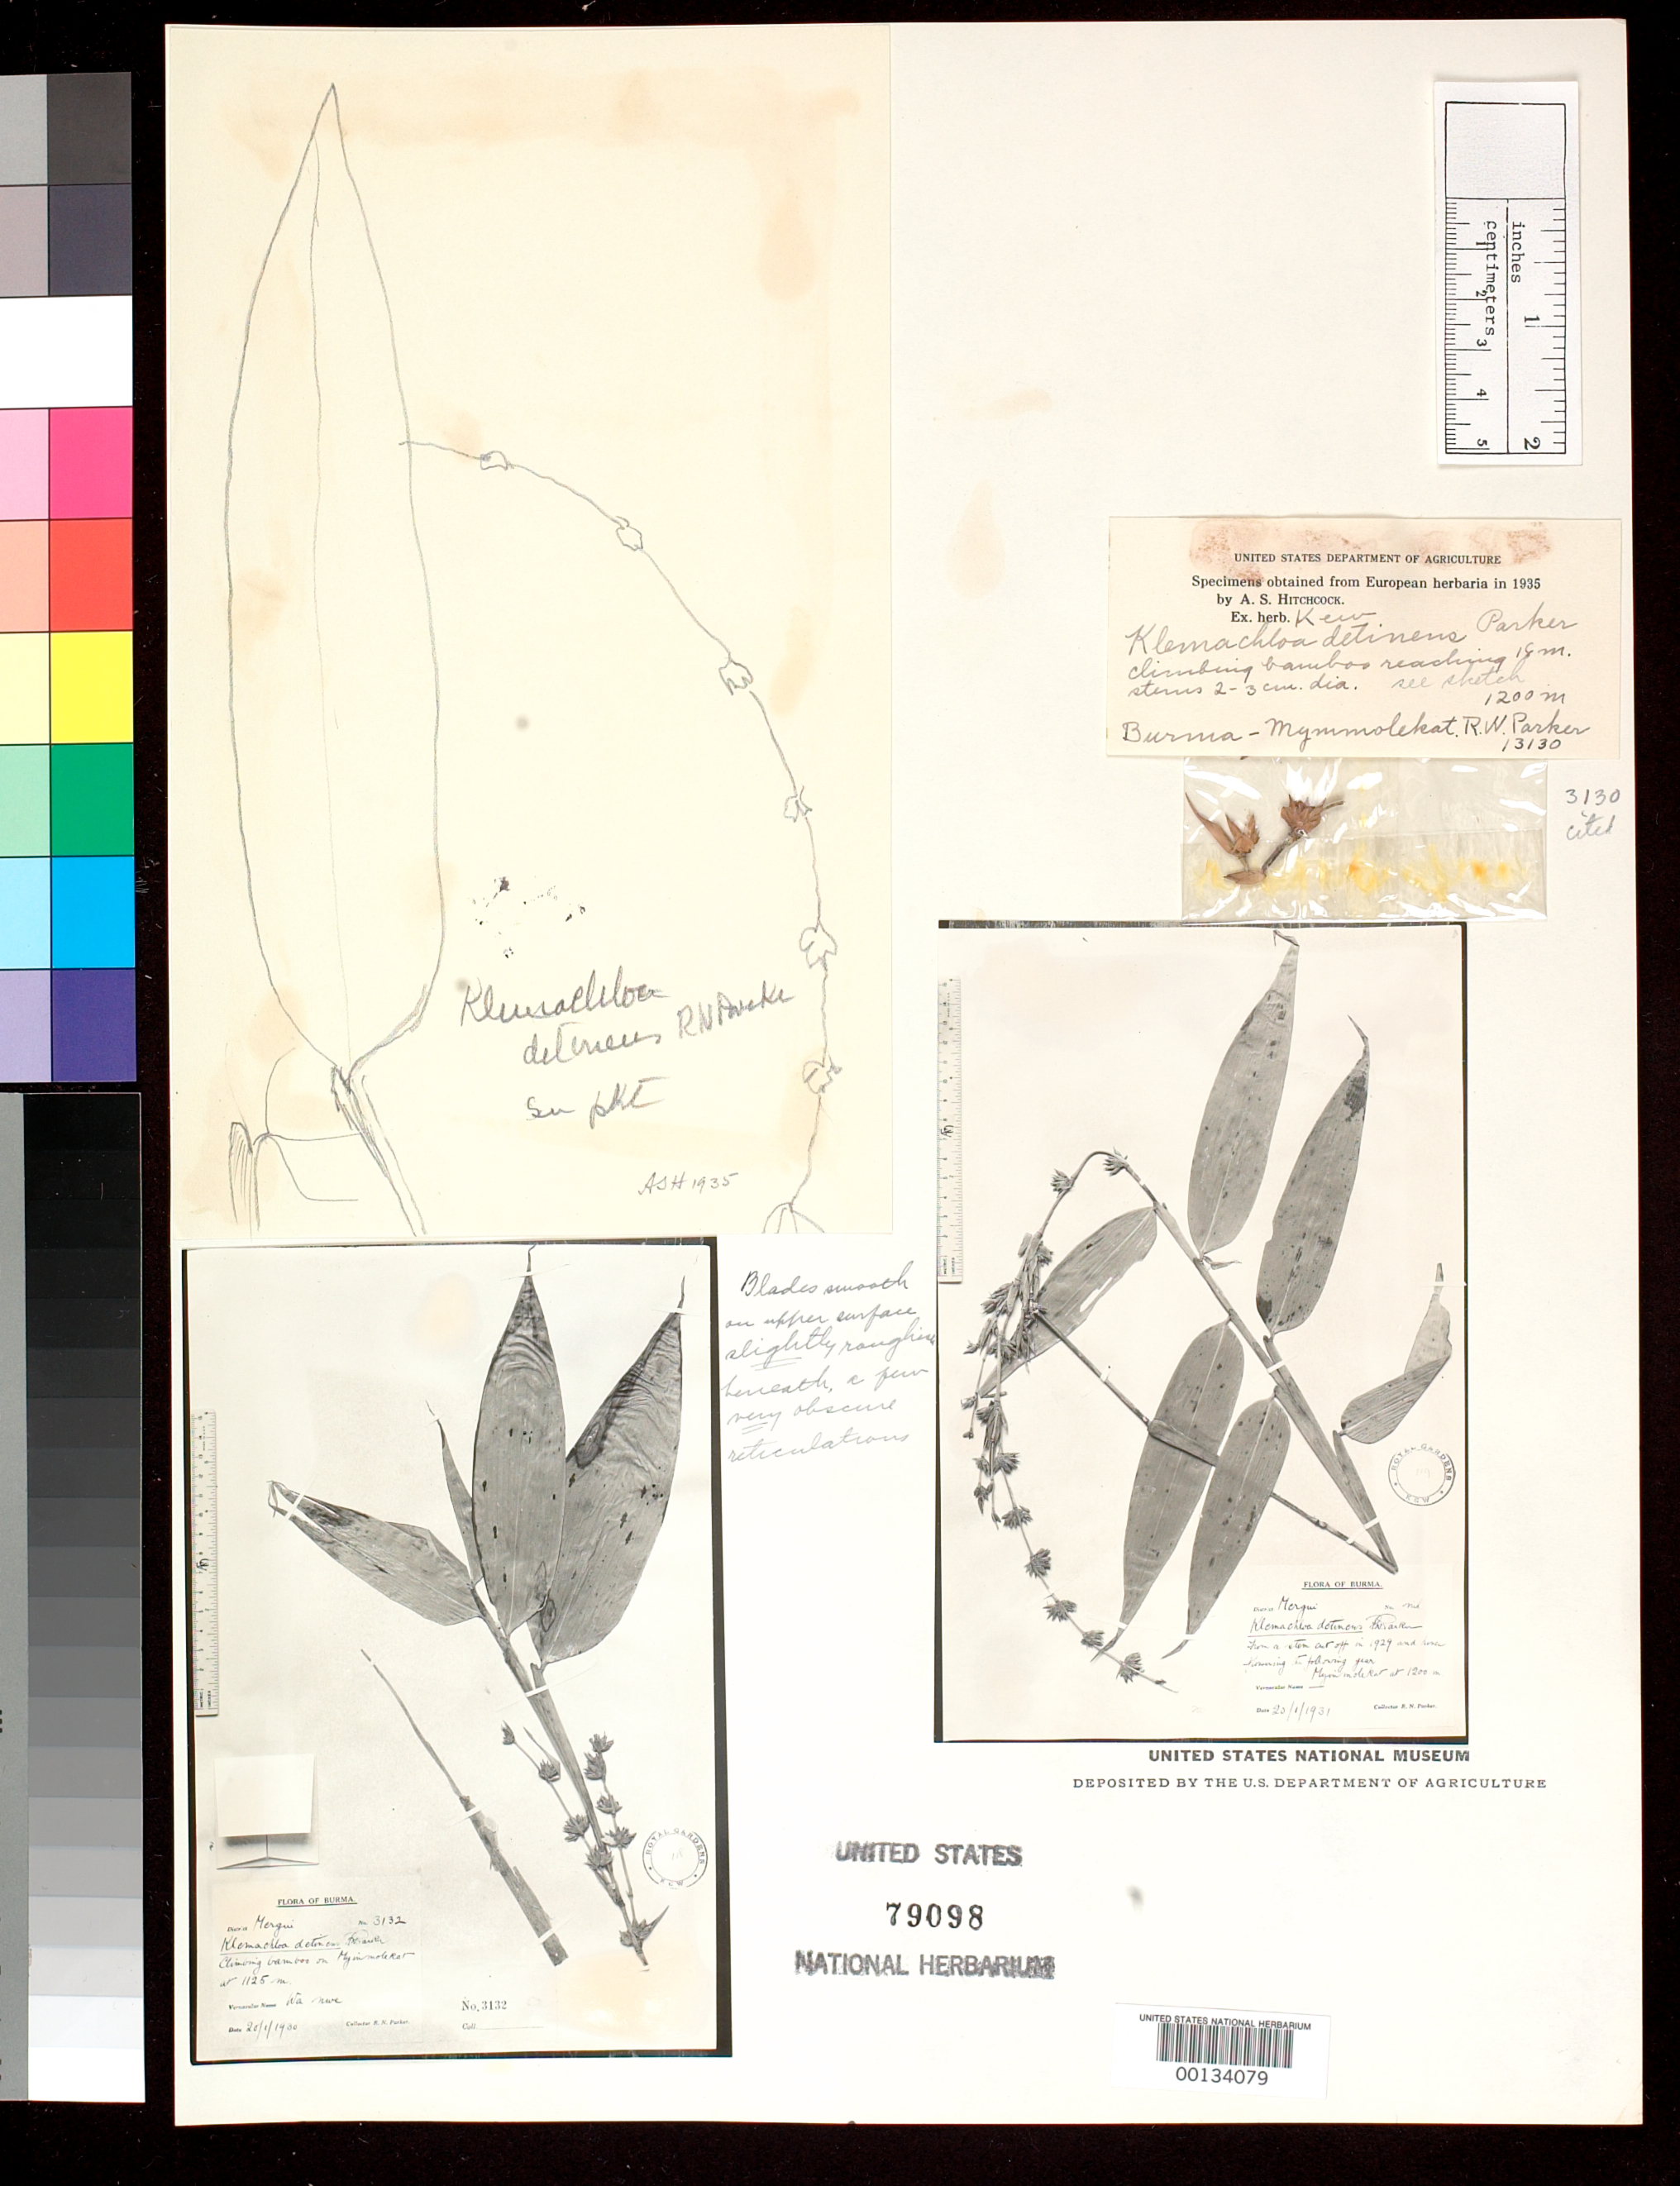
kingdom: Plantae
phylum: Tracheophyta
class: Liliopsida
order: Poales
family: Poaceae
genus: Klemachloa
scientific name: Klemachloa detinens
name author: R. Parker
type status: Type Material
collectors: R. N. Parker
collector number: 3130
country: Myanmar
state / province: Tenasserim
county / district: Mergui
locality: Myinmolekat.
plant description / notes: Photo and fragmentary material of type specimen ex herb. Kew.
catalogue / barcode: US 79098